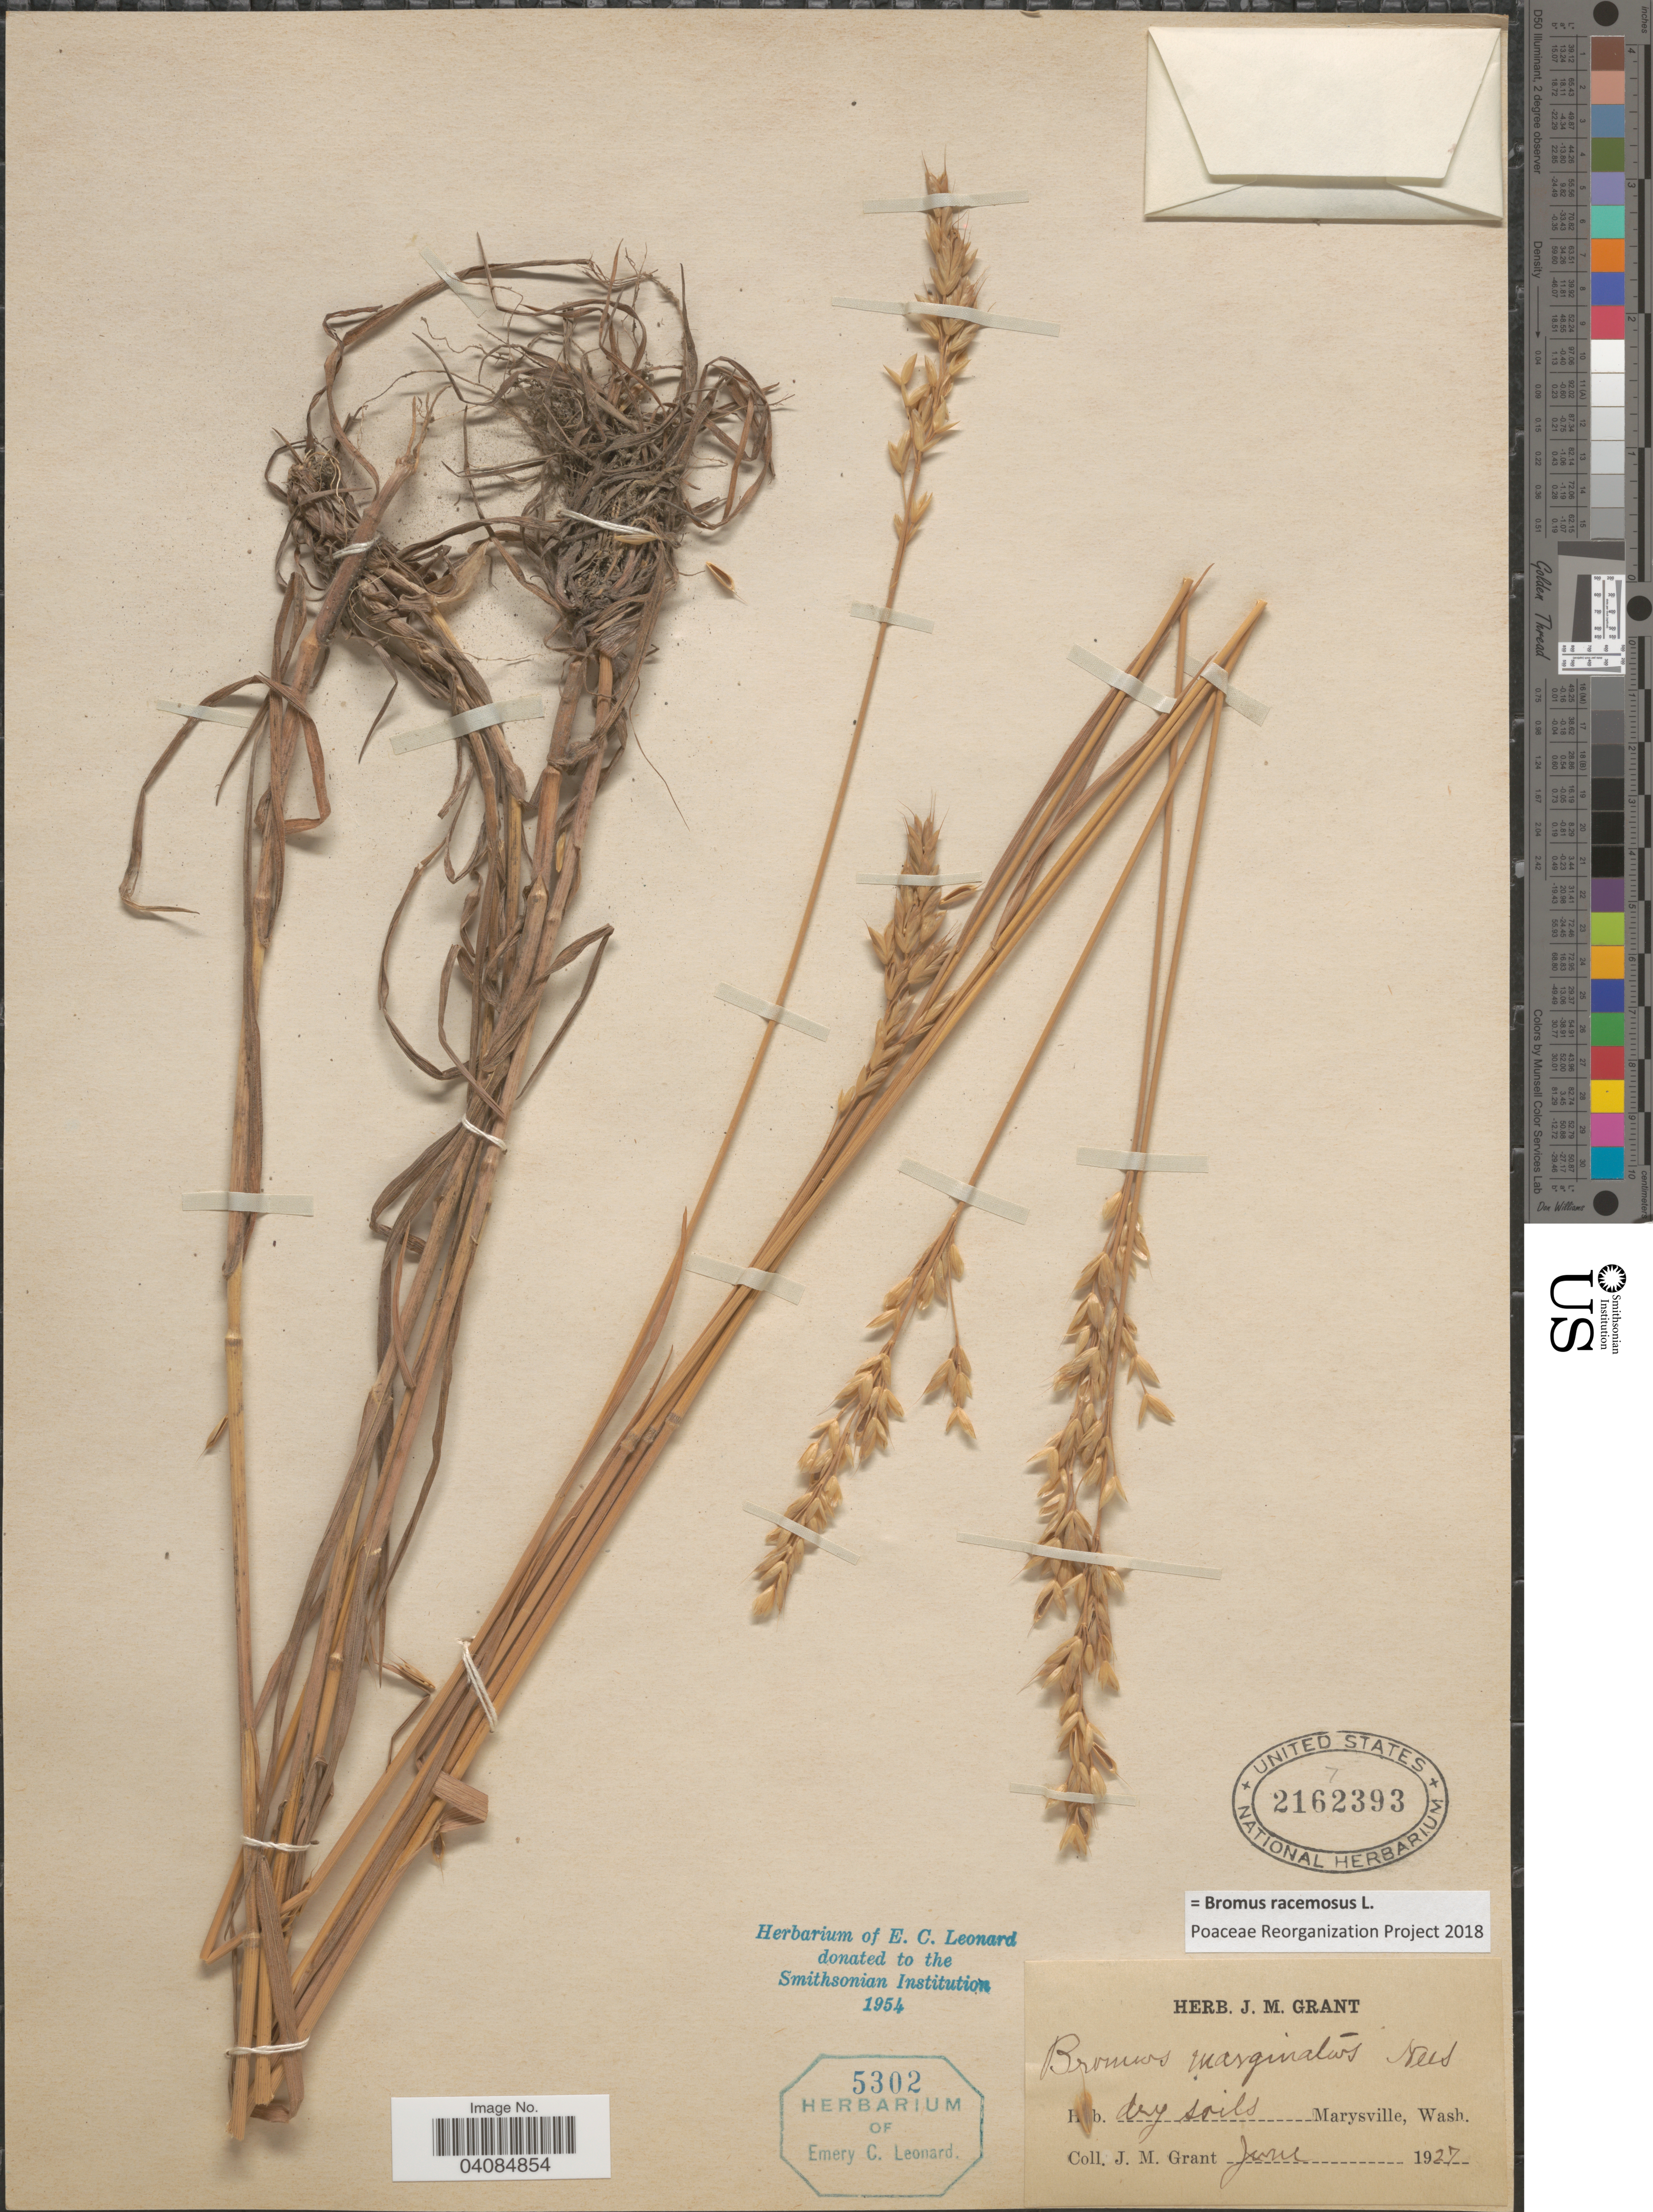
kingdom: Plantae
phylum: Tracheophyta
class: Liliopsida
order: Poales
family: Poaceae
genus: Bromus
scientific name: Bromus racemosus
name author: L.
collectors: J. M. Grant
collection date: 1927-06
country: United States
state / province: Washington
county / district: Snohomish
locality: Dry soils Marysville.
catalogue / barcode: US 2162393